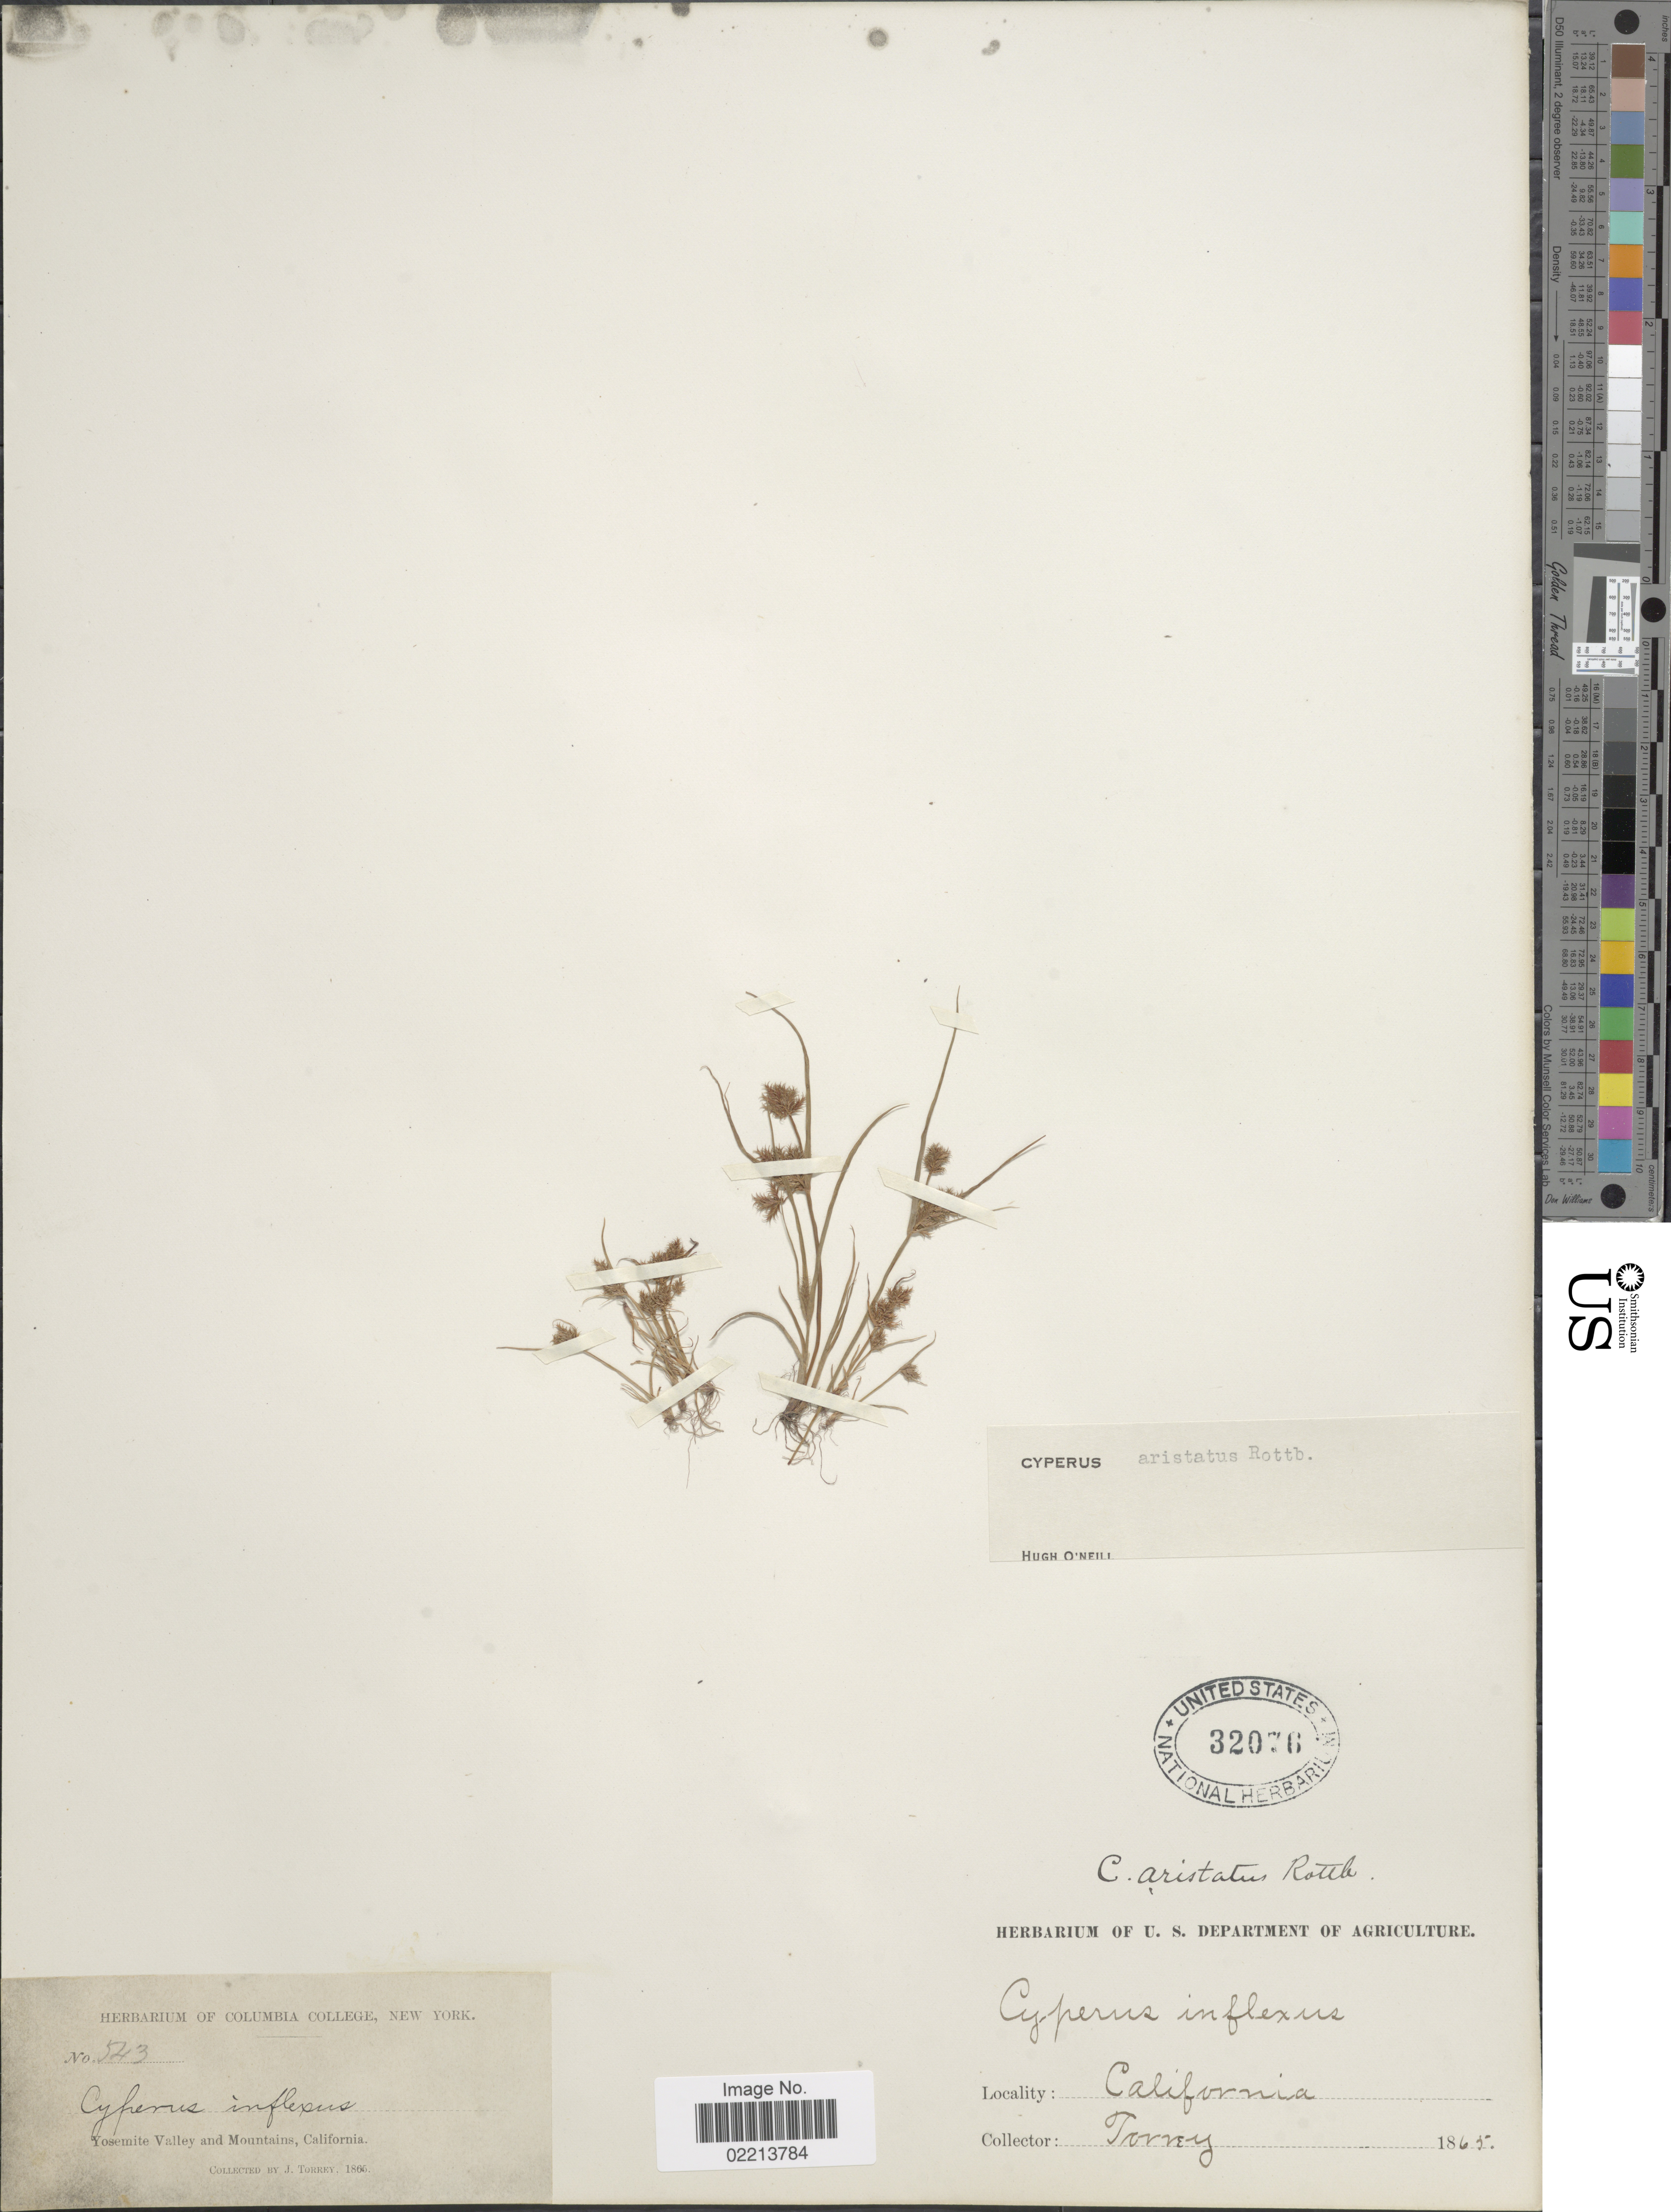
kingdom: Plantae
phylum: Tracheophyta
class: Liliopsida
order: Poales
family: Cyperaceae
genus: Cyperus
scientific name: Cyperus squarrosus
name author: L.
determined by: Strong, Mark T., (BOT), Smithsonian Institution - National Museum of Natural History (UNITED STATES)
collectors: J. Torrey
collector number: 543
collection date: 1865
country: United States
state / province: California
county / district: Mariposa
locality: Yosemite Valley and Mountains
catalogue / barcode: US 32076